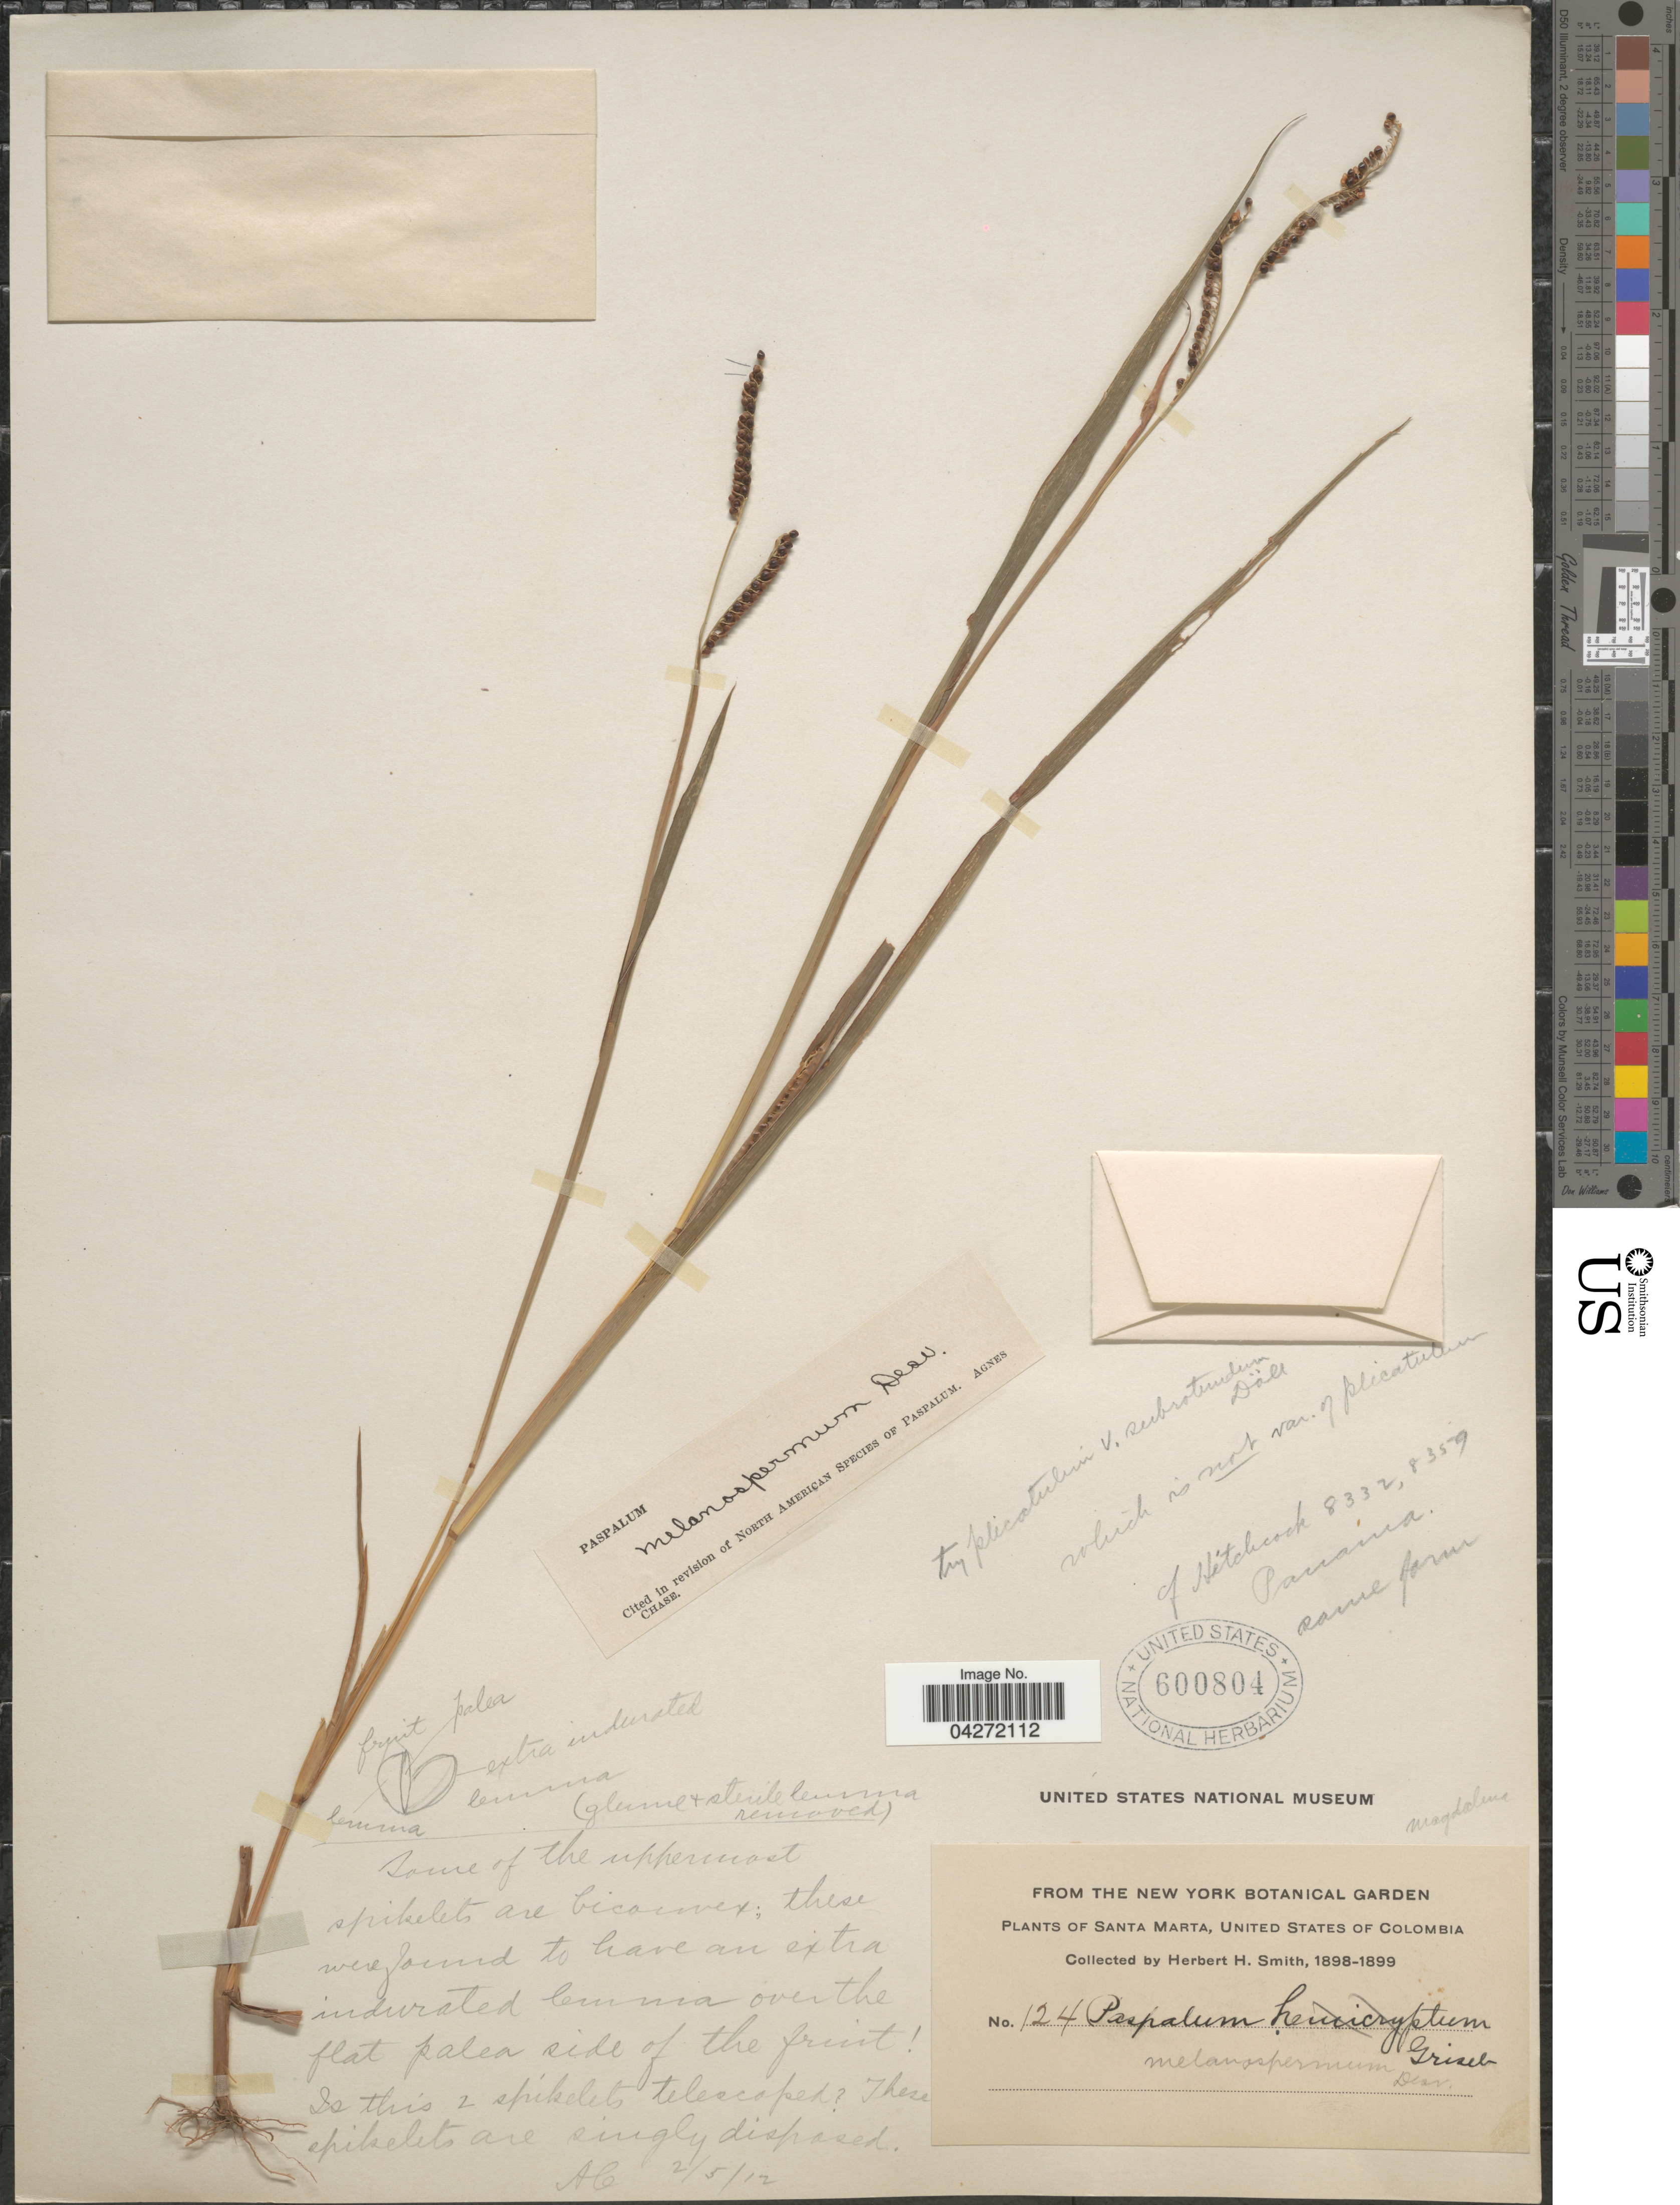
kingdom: Plantae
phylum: Tracheophyta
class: Liliopsida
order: Poales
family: Poaceae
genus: Paspalum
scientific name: Paspalum melanospermum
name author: Desv. ex Poir.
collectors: Herbert H. Smith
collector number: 124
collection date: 1898/1899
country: Colombia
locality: Santa Marta, United States of Colombia.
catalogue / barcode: US 600804